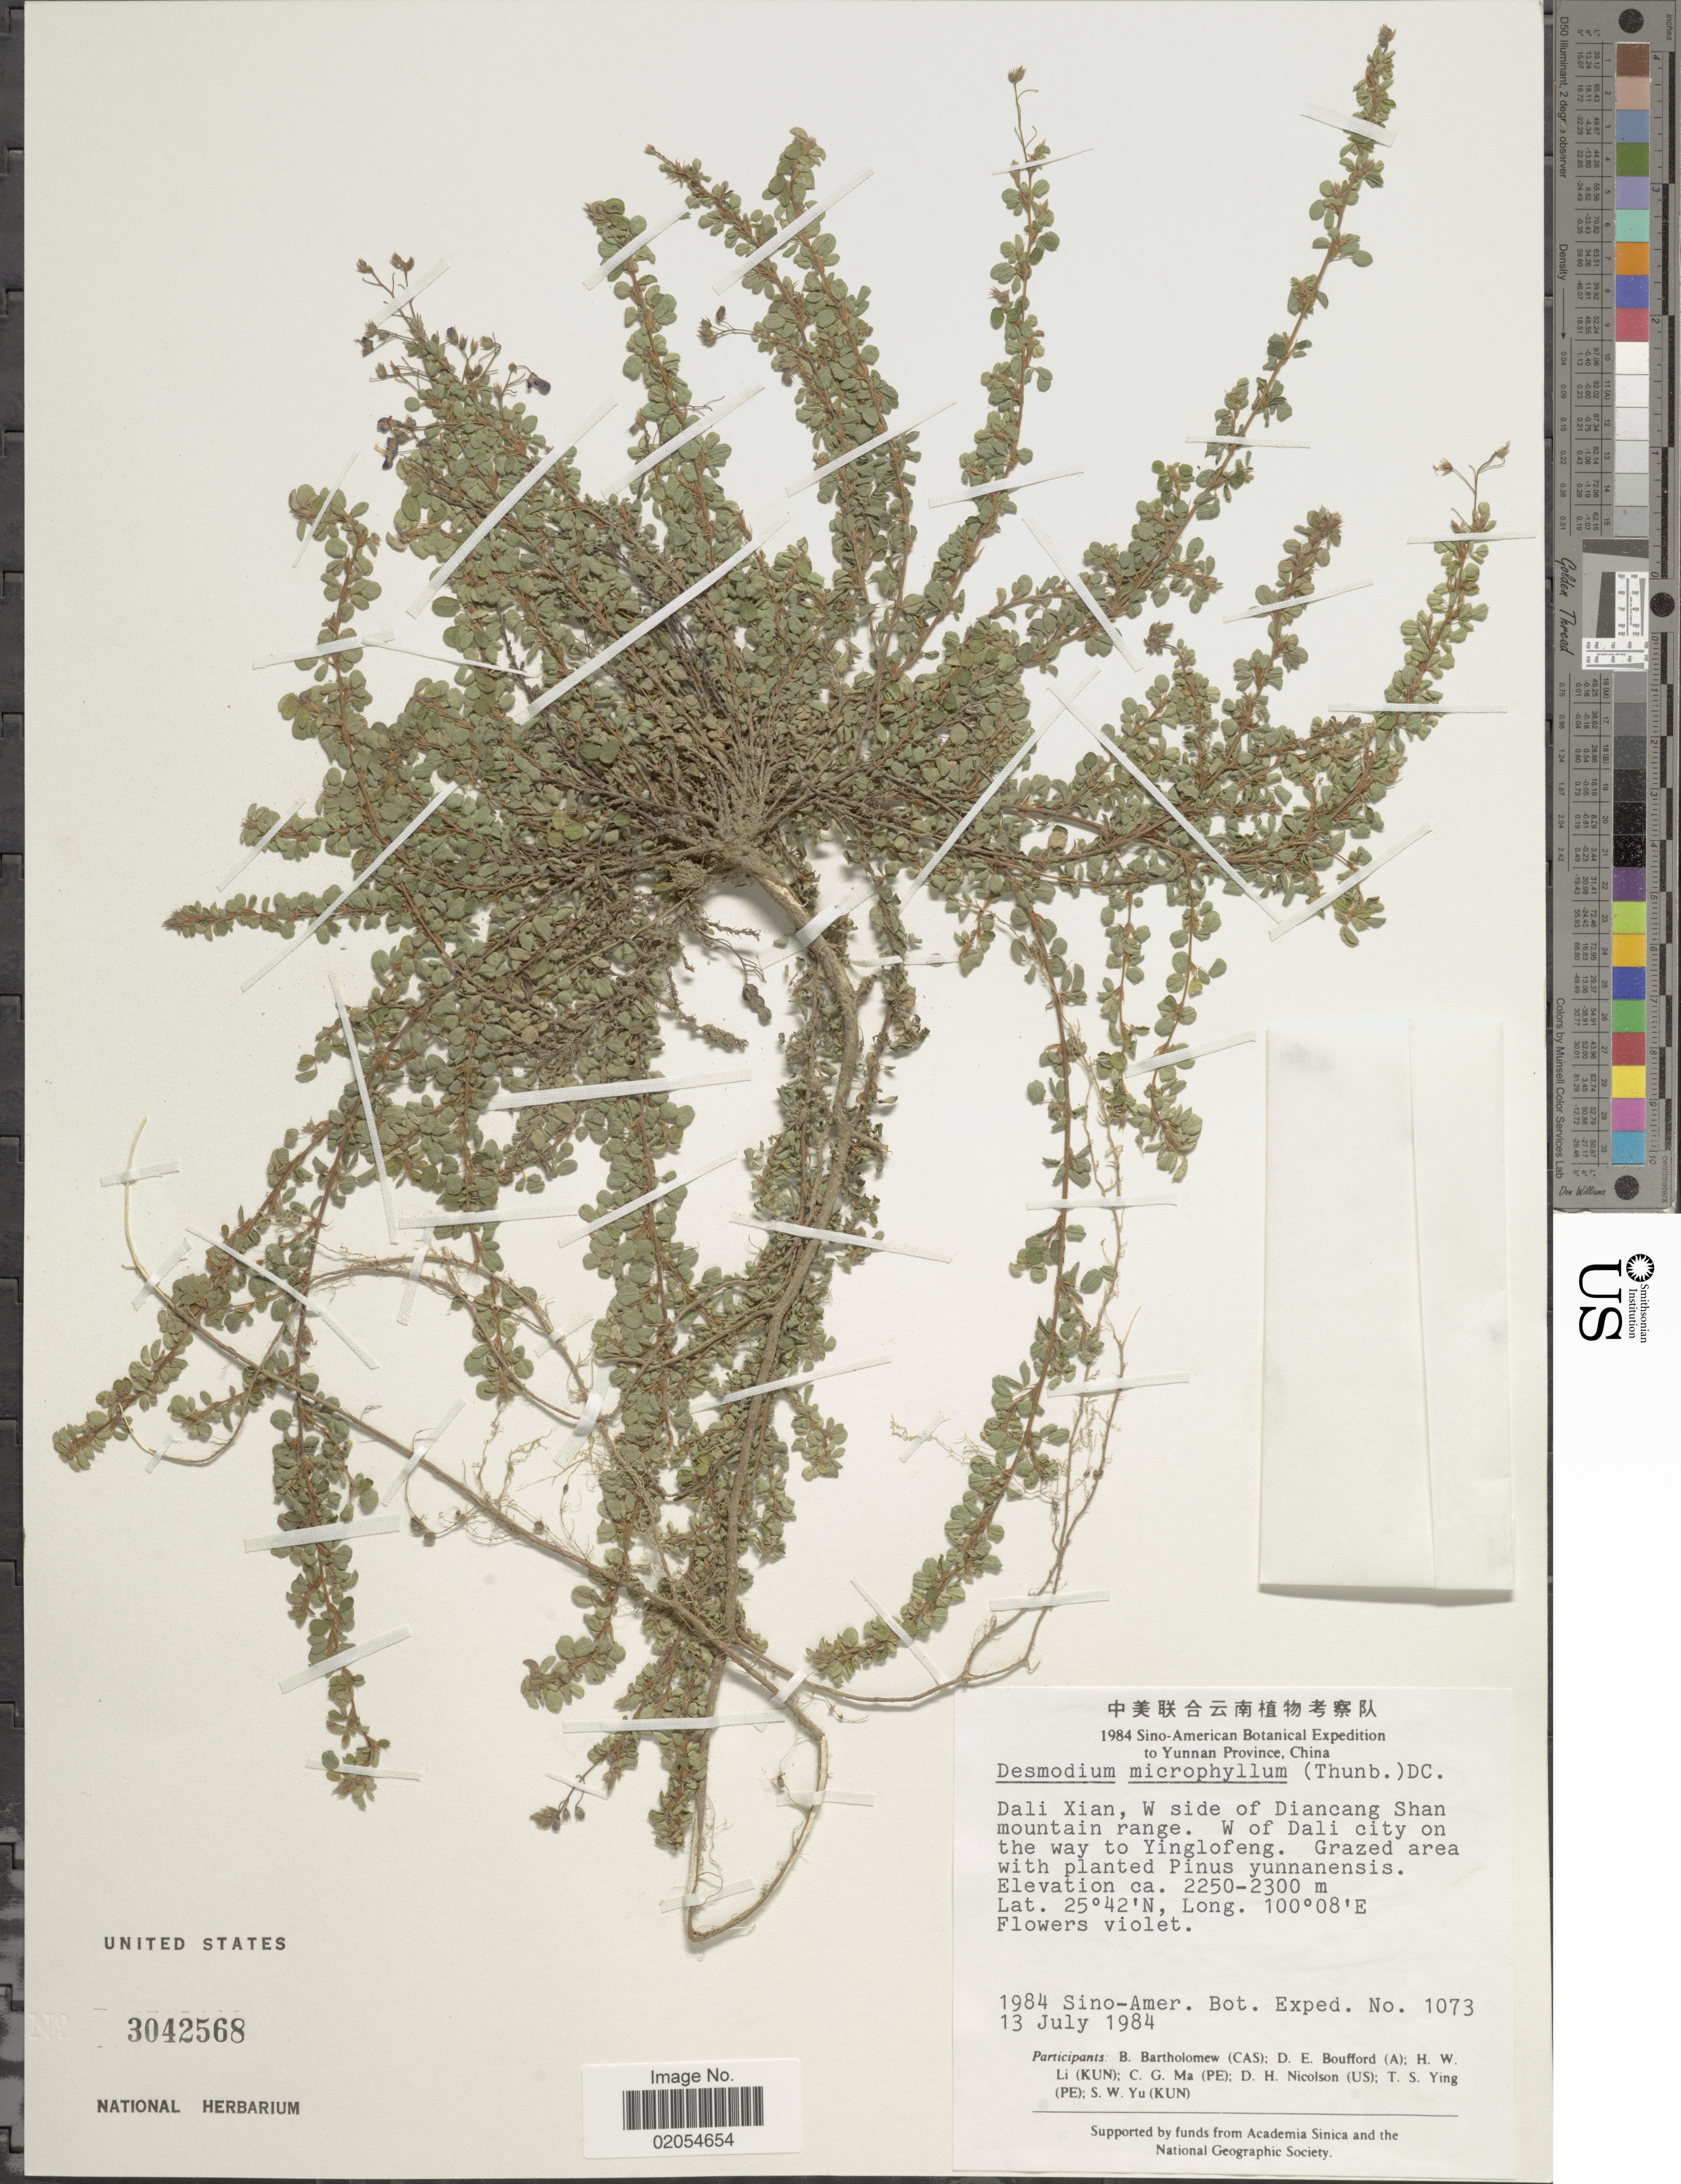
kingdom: Plantae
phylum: Tracheophyta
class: Magnoliopsida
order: Fabales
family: Fabaceae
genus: Leptodesmia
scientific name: Leptodesmia microphylla var. microphylla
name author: (Thunb.) H. Ohashi & K. Ohashi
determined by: Strong, Mark T., (BOT), Smithsonian Institution - National Museum of Natural History (UNITED STATES)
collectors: Sino-Amer. Bot. Exped. 1984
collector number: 1073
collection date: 1984-07-13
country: China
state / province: Yunnan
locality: Dali Xian, W side of Diancang Shan mountain range. W of Dali city on the way to Yinglofeng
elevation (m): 2250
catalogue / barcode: US 3042568